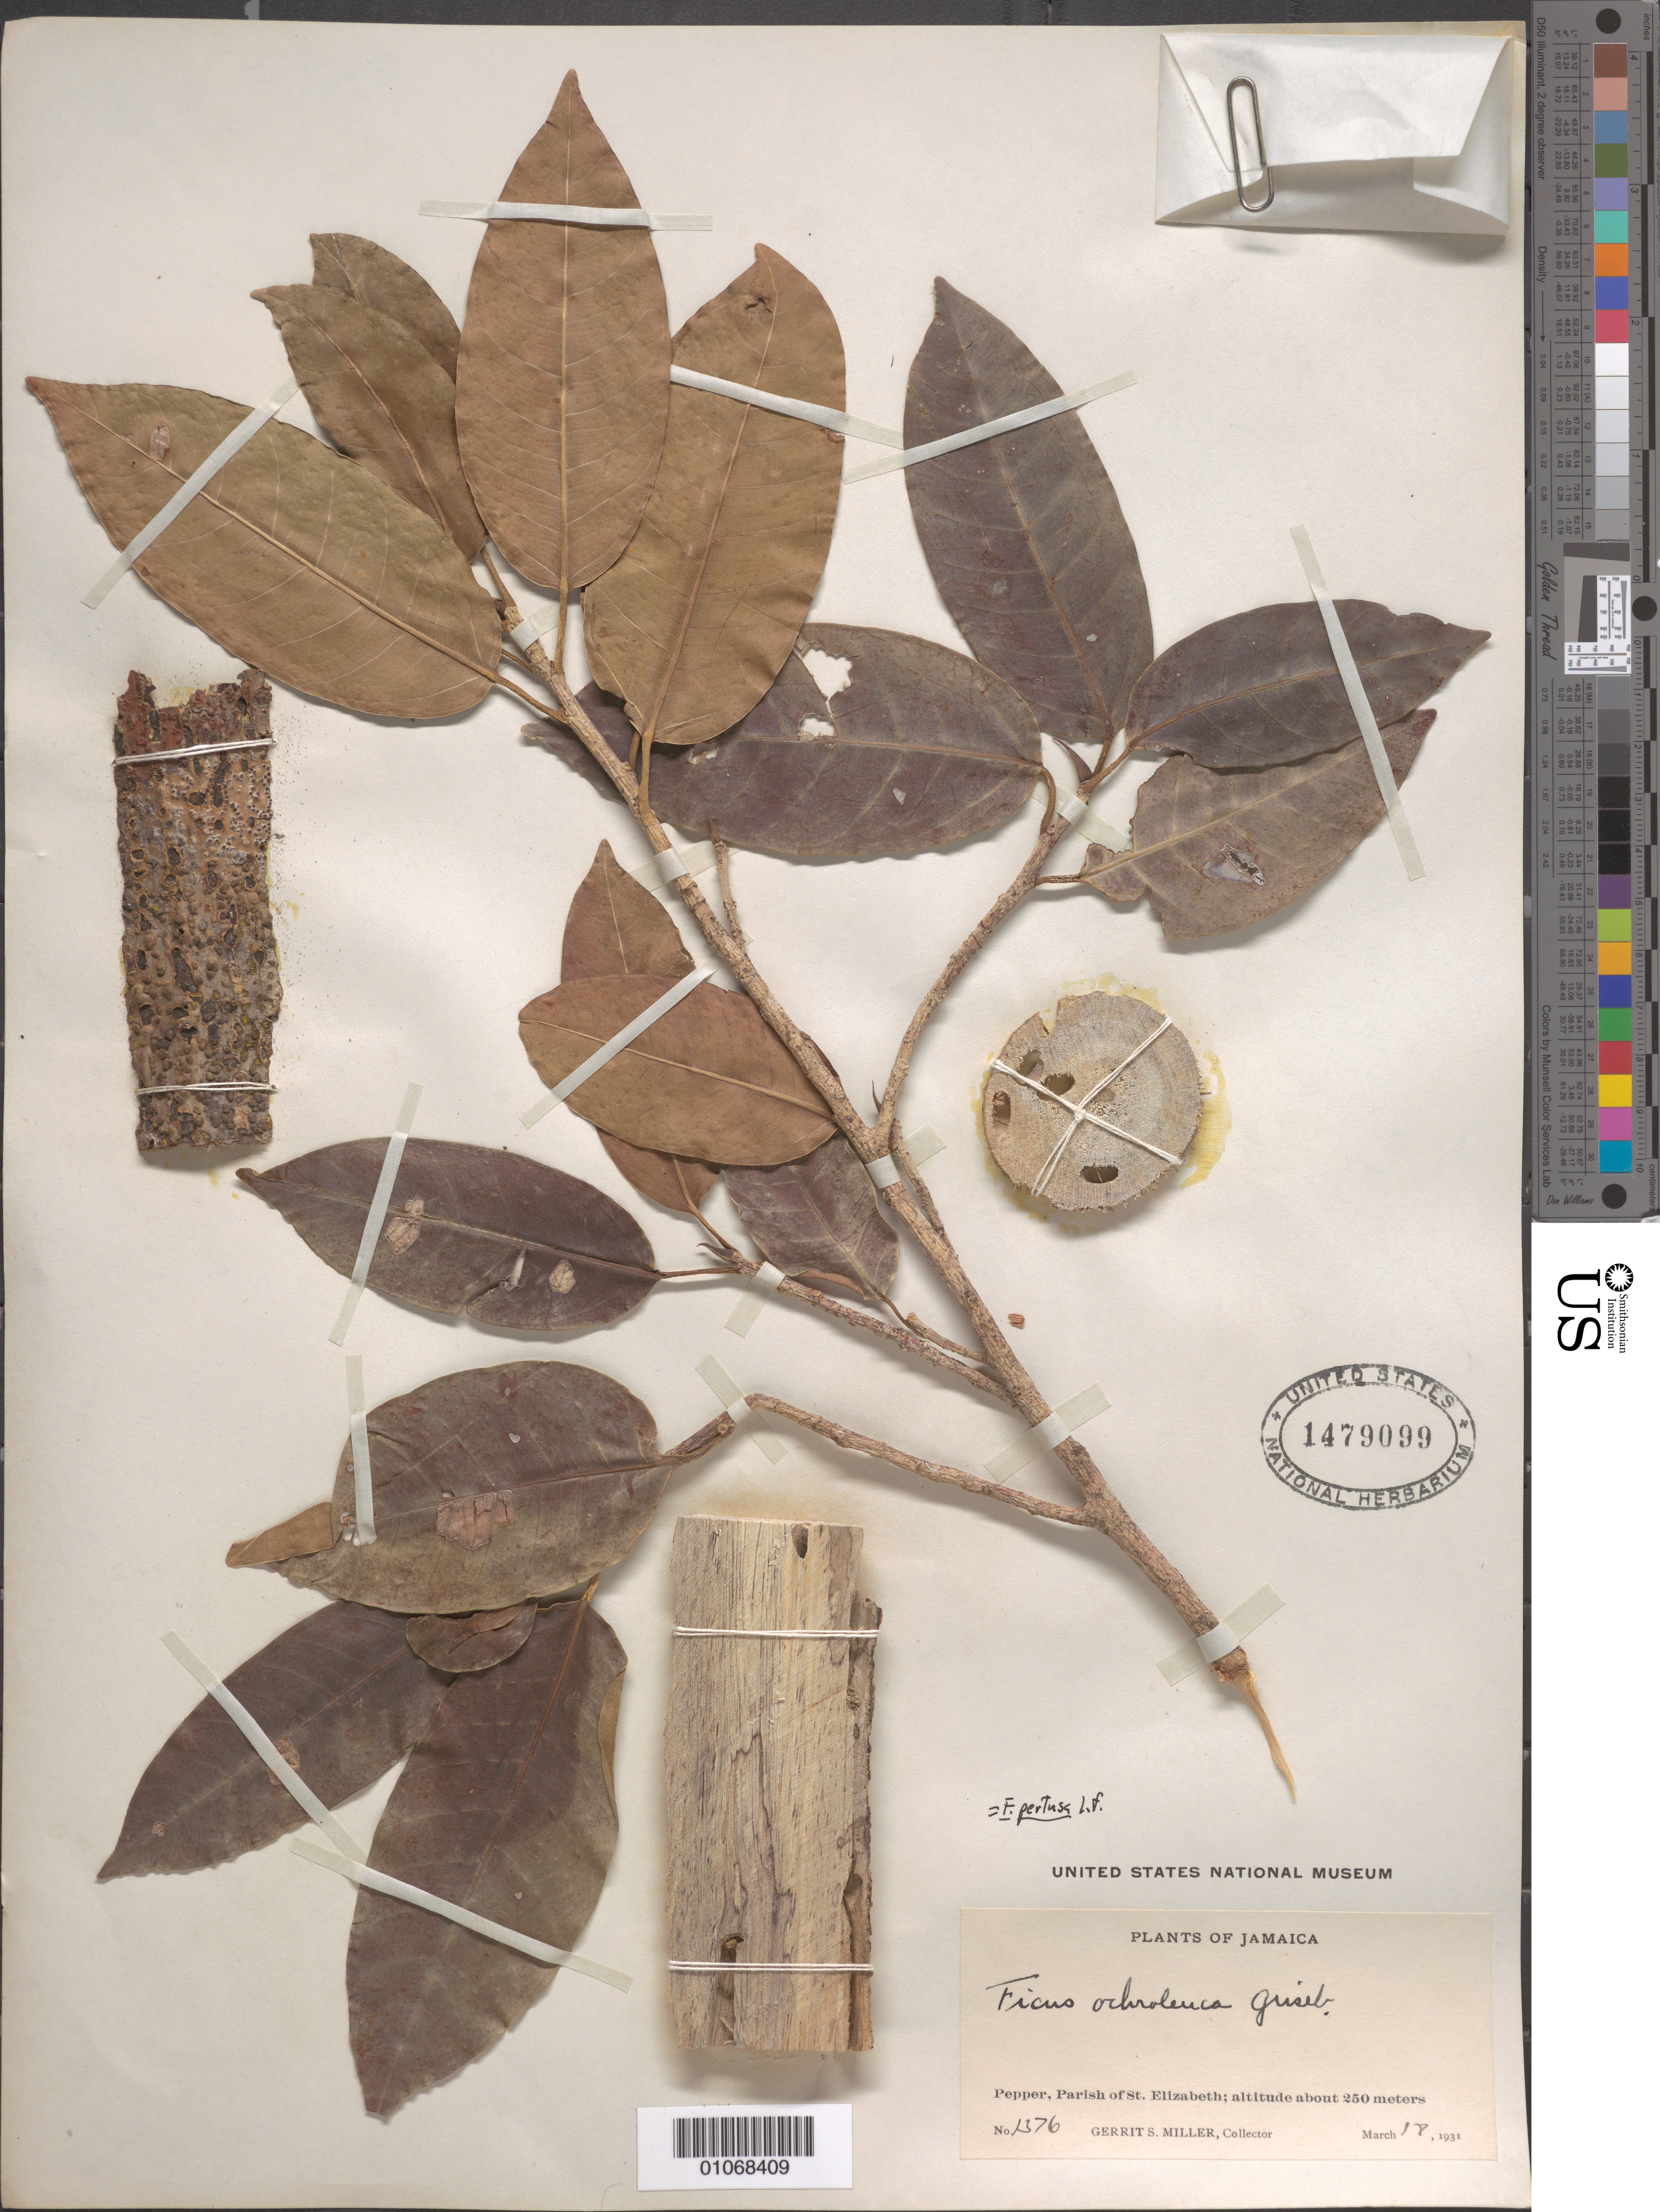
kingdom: Plantae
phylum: Tracheophyta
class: Magnoliopsida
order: Rosales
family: Moraceae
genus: Ficus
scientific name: Ficus pertusa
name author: L. f.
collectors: G. S. Miller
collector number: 1376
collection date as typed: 17 Mar 1931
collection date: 1931-03-17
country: Jamaica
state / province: Saint Elizabeth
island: Jamaica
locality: Pepper.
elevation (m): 250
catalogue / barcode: US 1479099